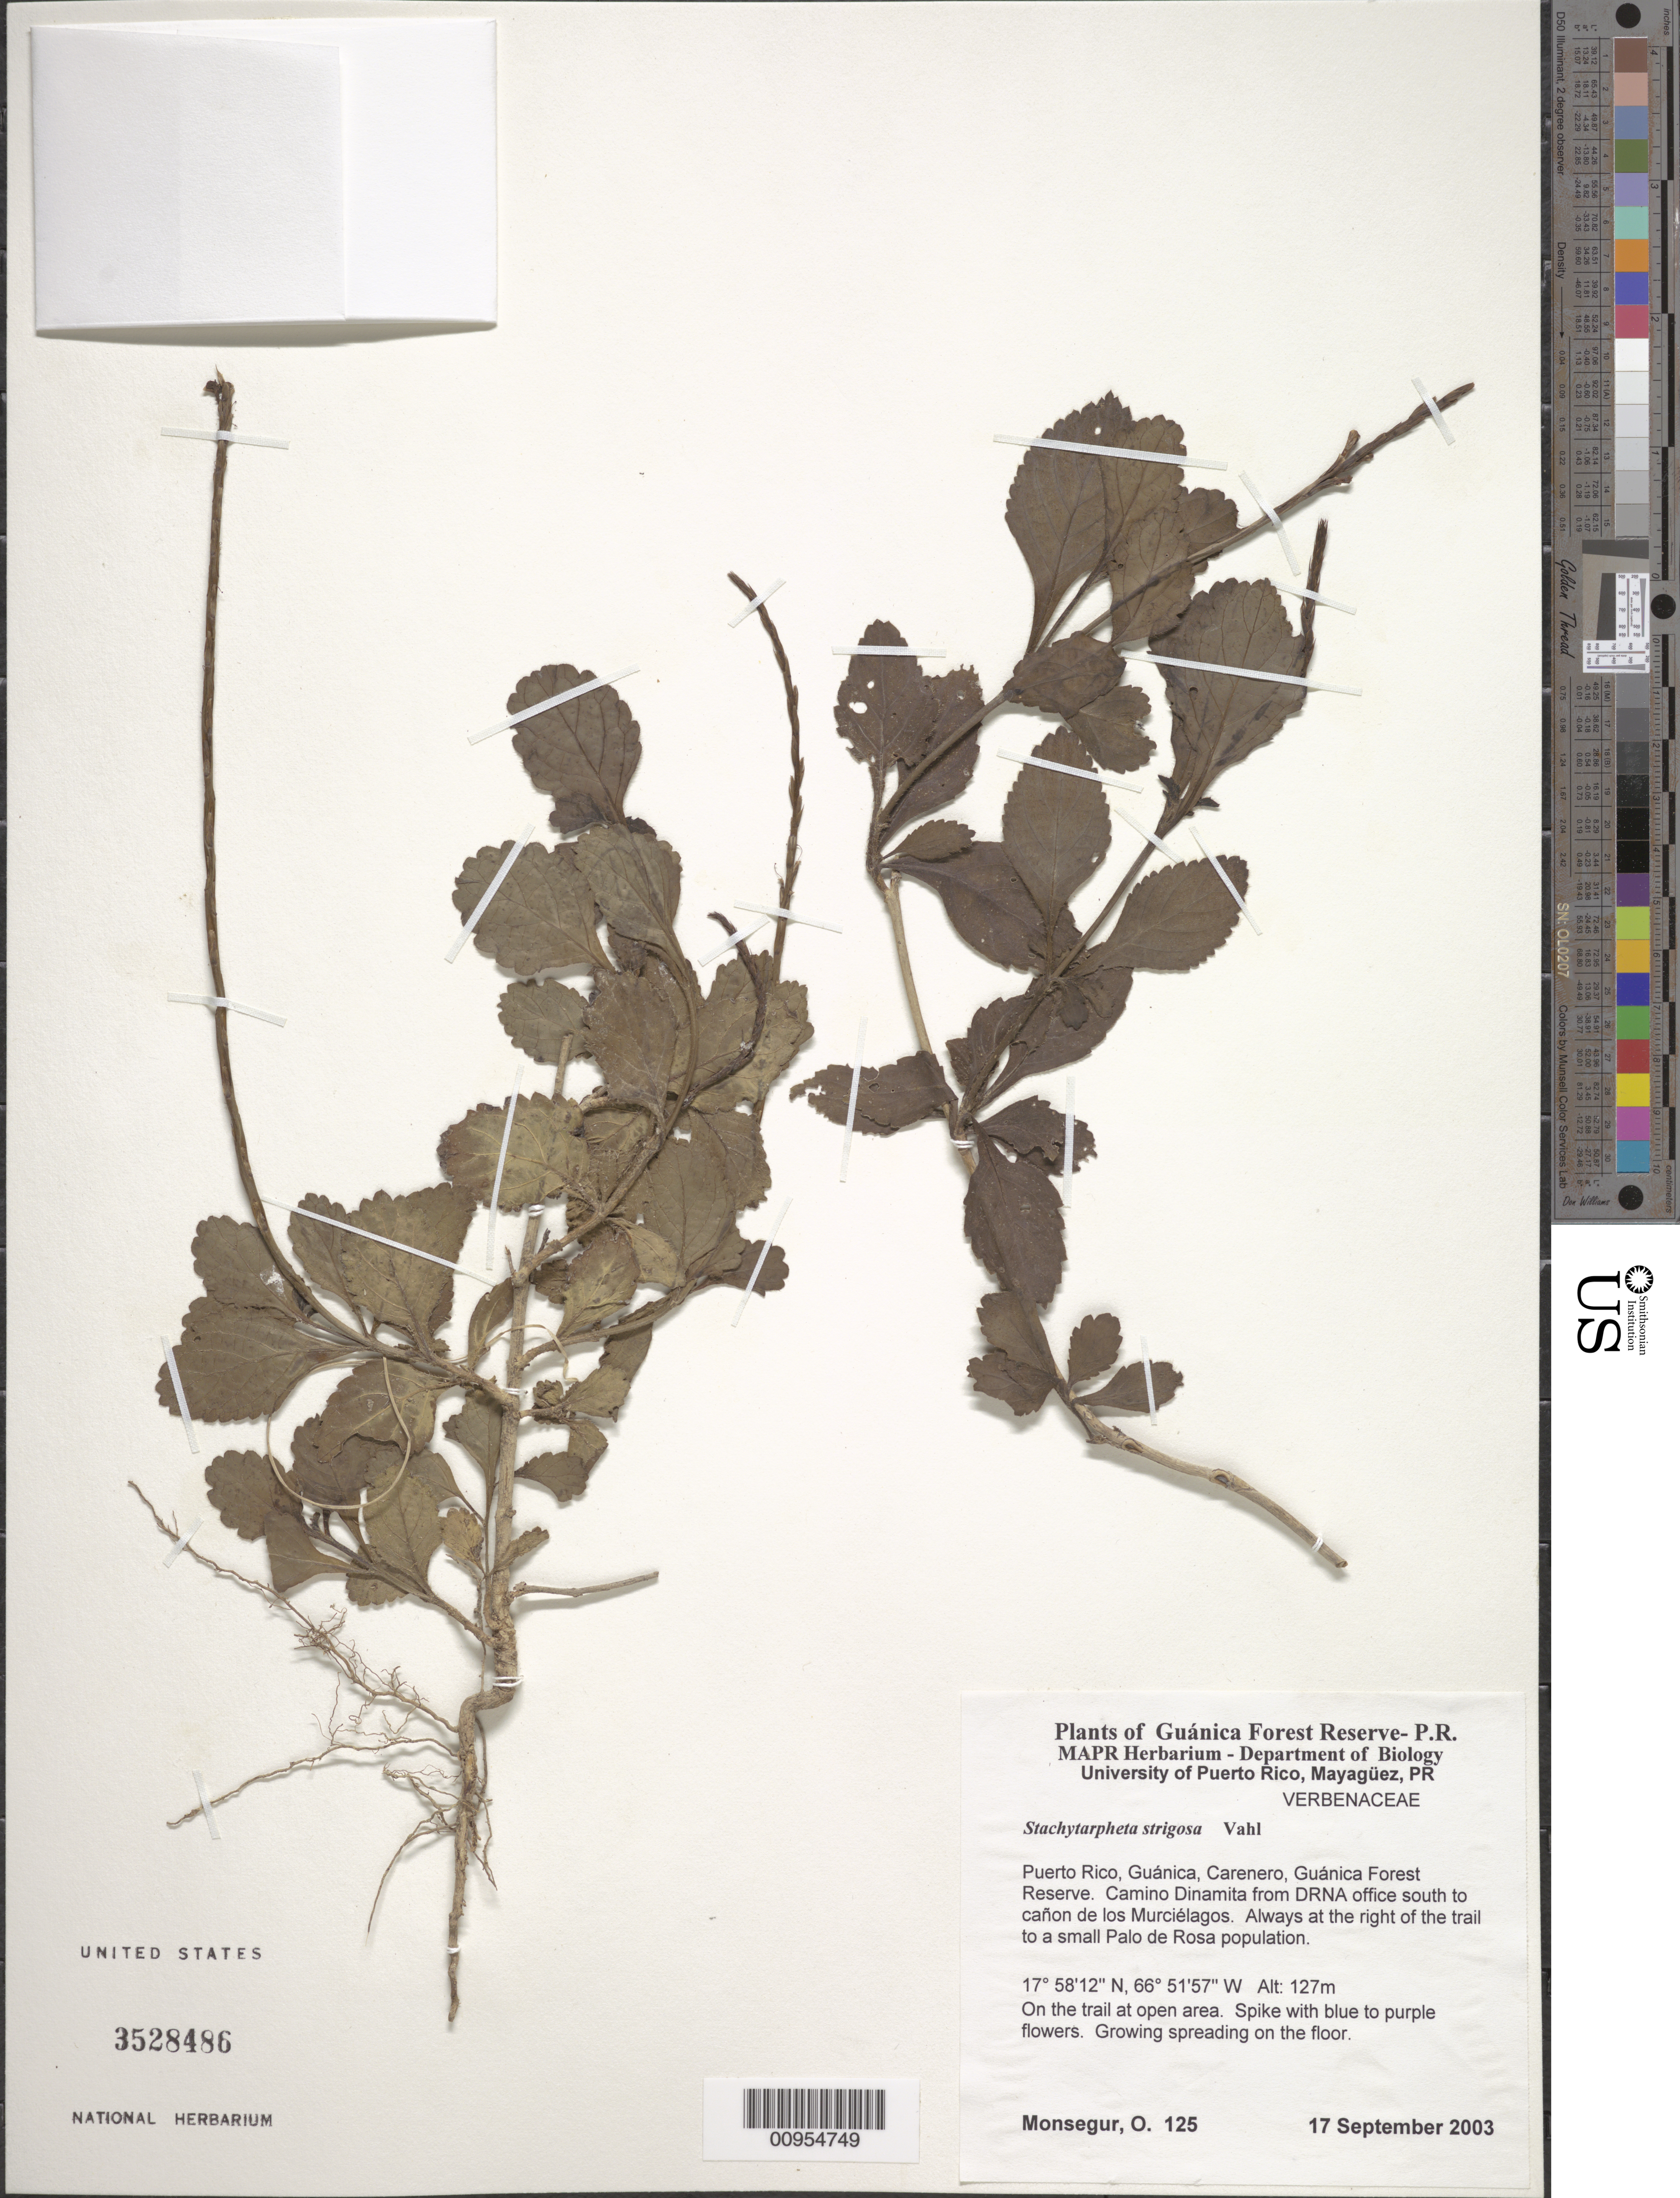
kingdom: Plantae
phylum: Tracheophyta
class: Magnoliopsida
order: Lamiales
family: Verbenaceae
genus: Stachytarpheta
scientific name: Stachytarpheta strigosa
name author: Vahl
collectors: O. Monsegur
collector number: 125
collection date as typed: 17 Sep 2003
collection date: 2003-09-17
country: Puerto Rico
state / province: Guánica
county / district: Carenero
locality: Guánica Forest Reserve. Camino Dinamita from DRNA office south to cañon de los Murciélagos. Always at the right of the trail to a small Palo de Rosa population.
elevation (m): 127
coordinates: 17.58123, 66.51572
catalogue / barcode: US 3528486